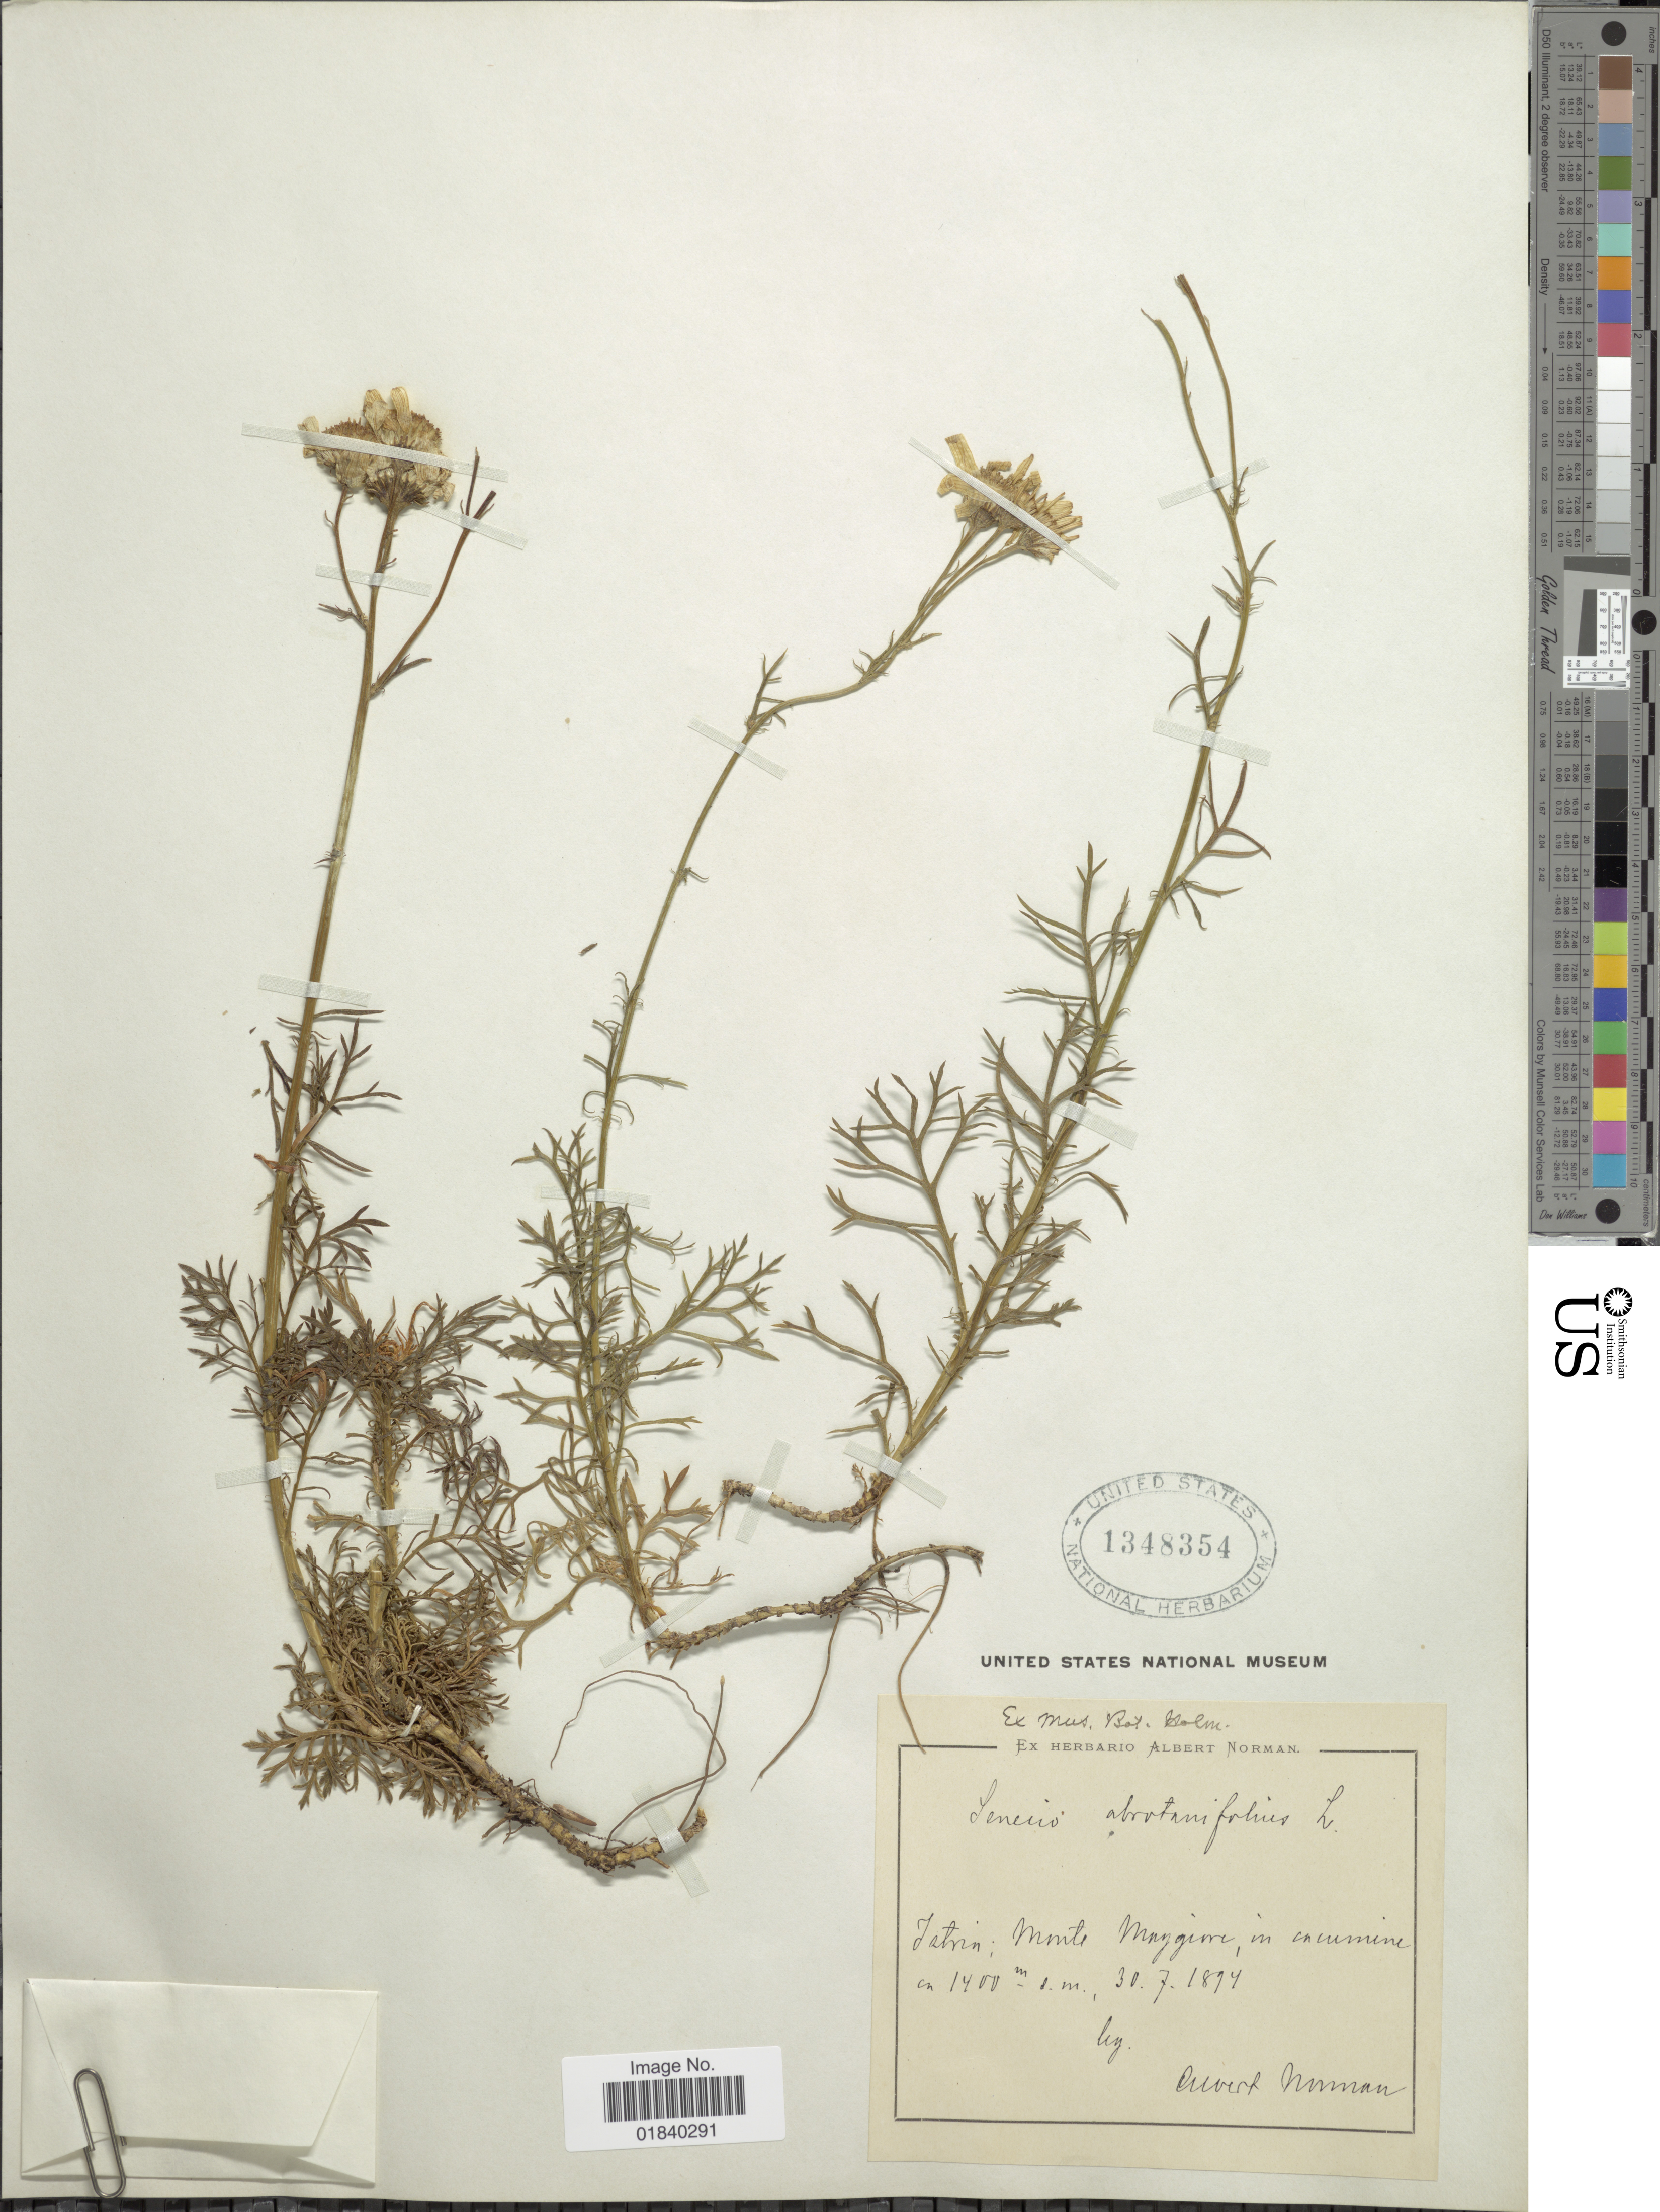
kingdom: Plantae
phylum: Tracheophyta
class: Magnoliopsida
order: Asterales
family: Asteraceae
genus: Jacobaea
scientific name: Jacobaea abrotanifolia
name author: (L.) Moench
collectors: A. Norman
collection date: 1894-07-30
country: Croatia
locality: Istria: Monte Maggiore, in cacummine. [interpreted]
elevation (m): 1400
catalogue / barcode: US 1348354